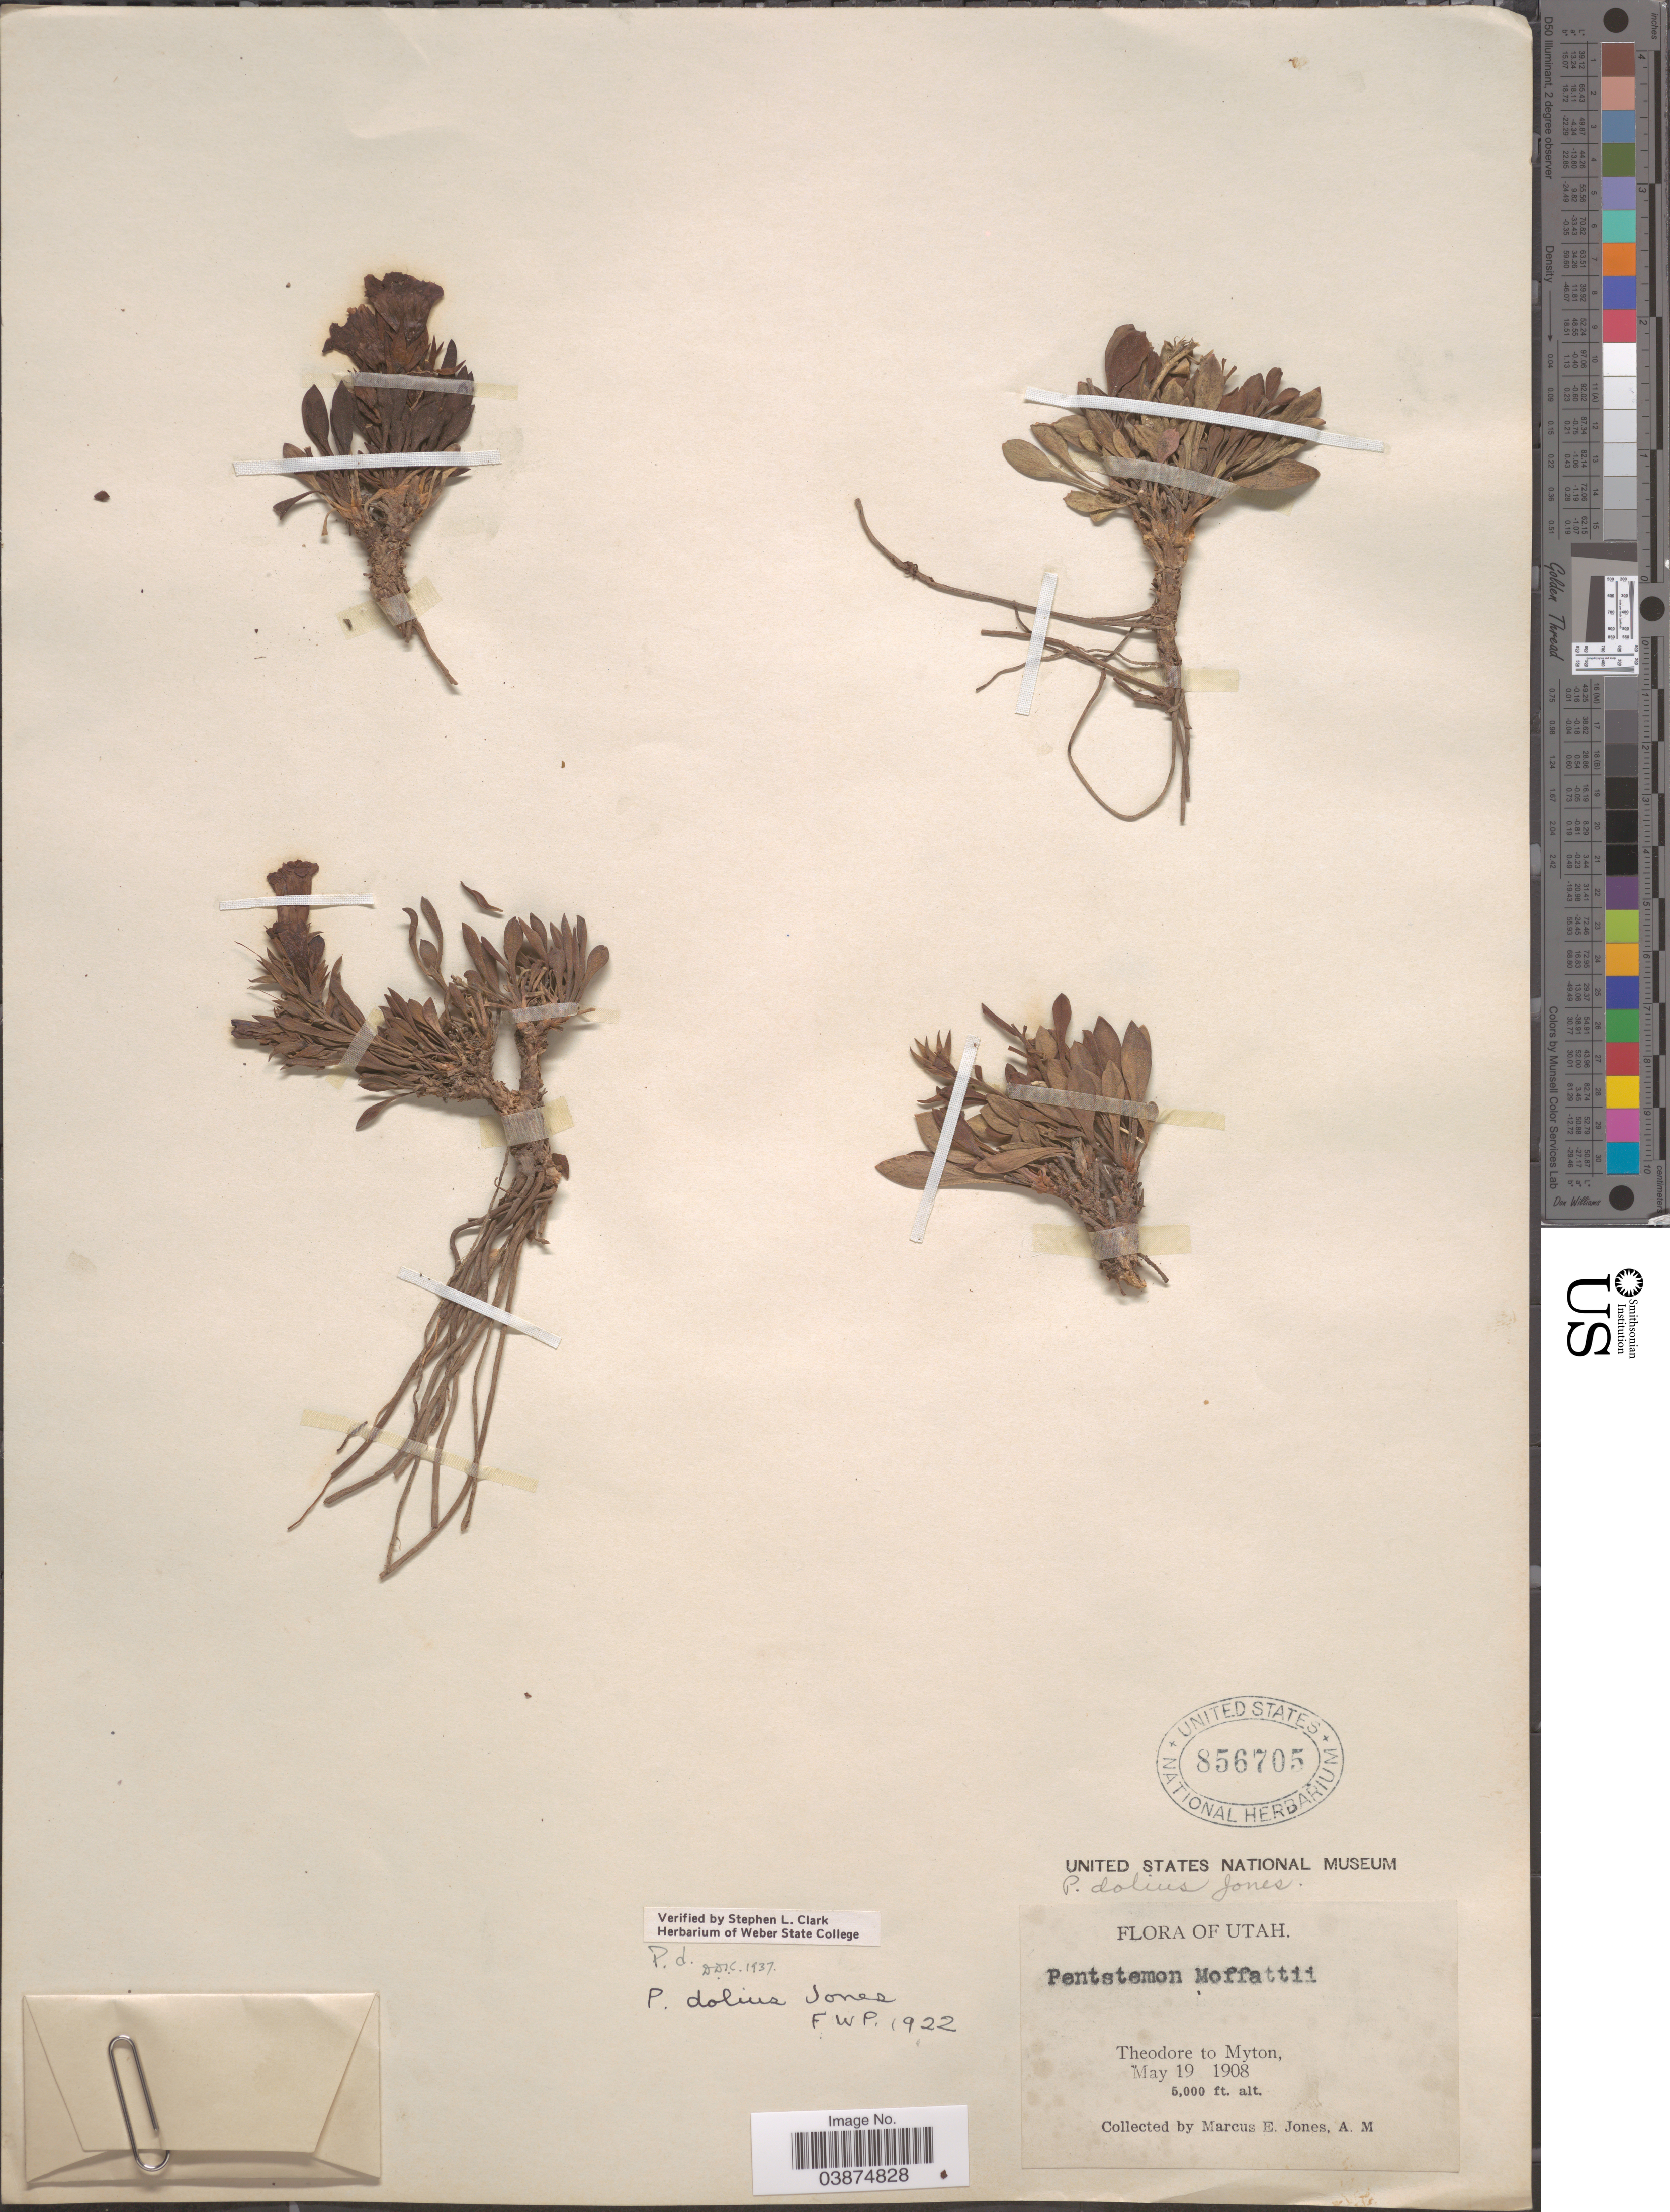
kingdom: Plantae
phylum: Tracheophyta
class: Magnoliopsida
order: Lamiales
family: Plantaginaceae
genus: Penstemon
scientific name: Penstemon dolius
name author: M.E. Jones & Pennell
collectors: M. E. Jones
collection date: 1908-05-19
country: United States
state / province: Utah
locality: Theodore to Myton.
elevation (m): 1524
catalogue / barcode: US 856705